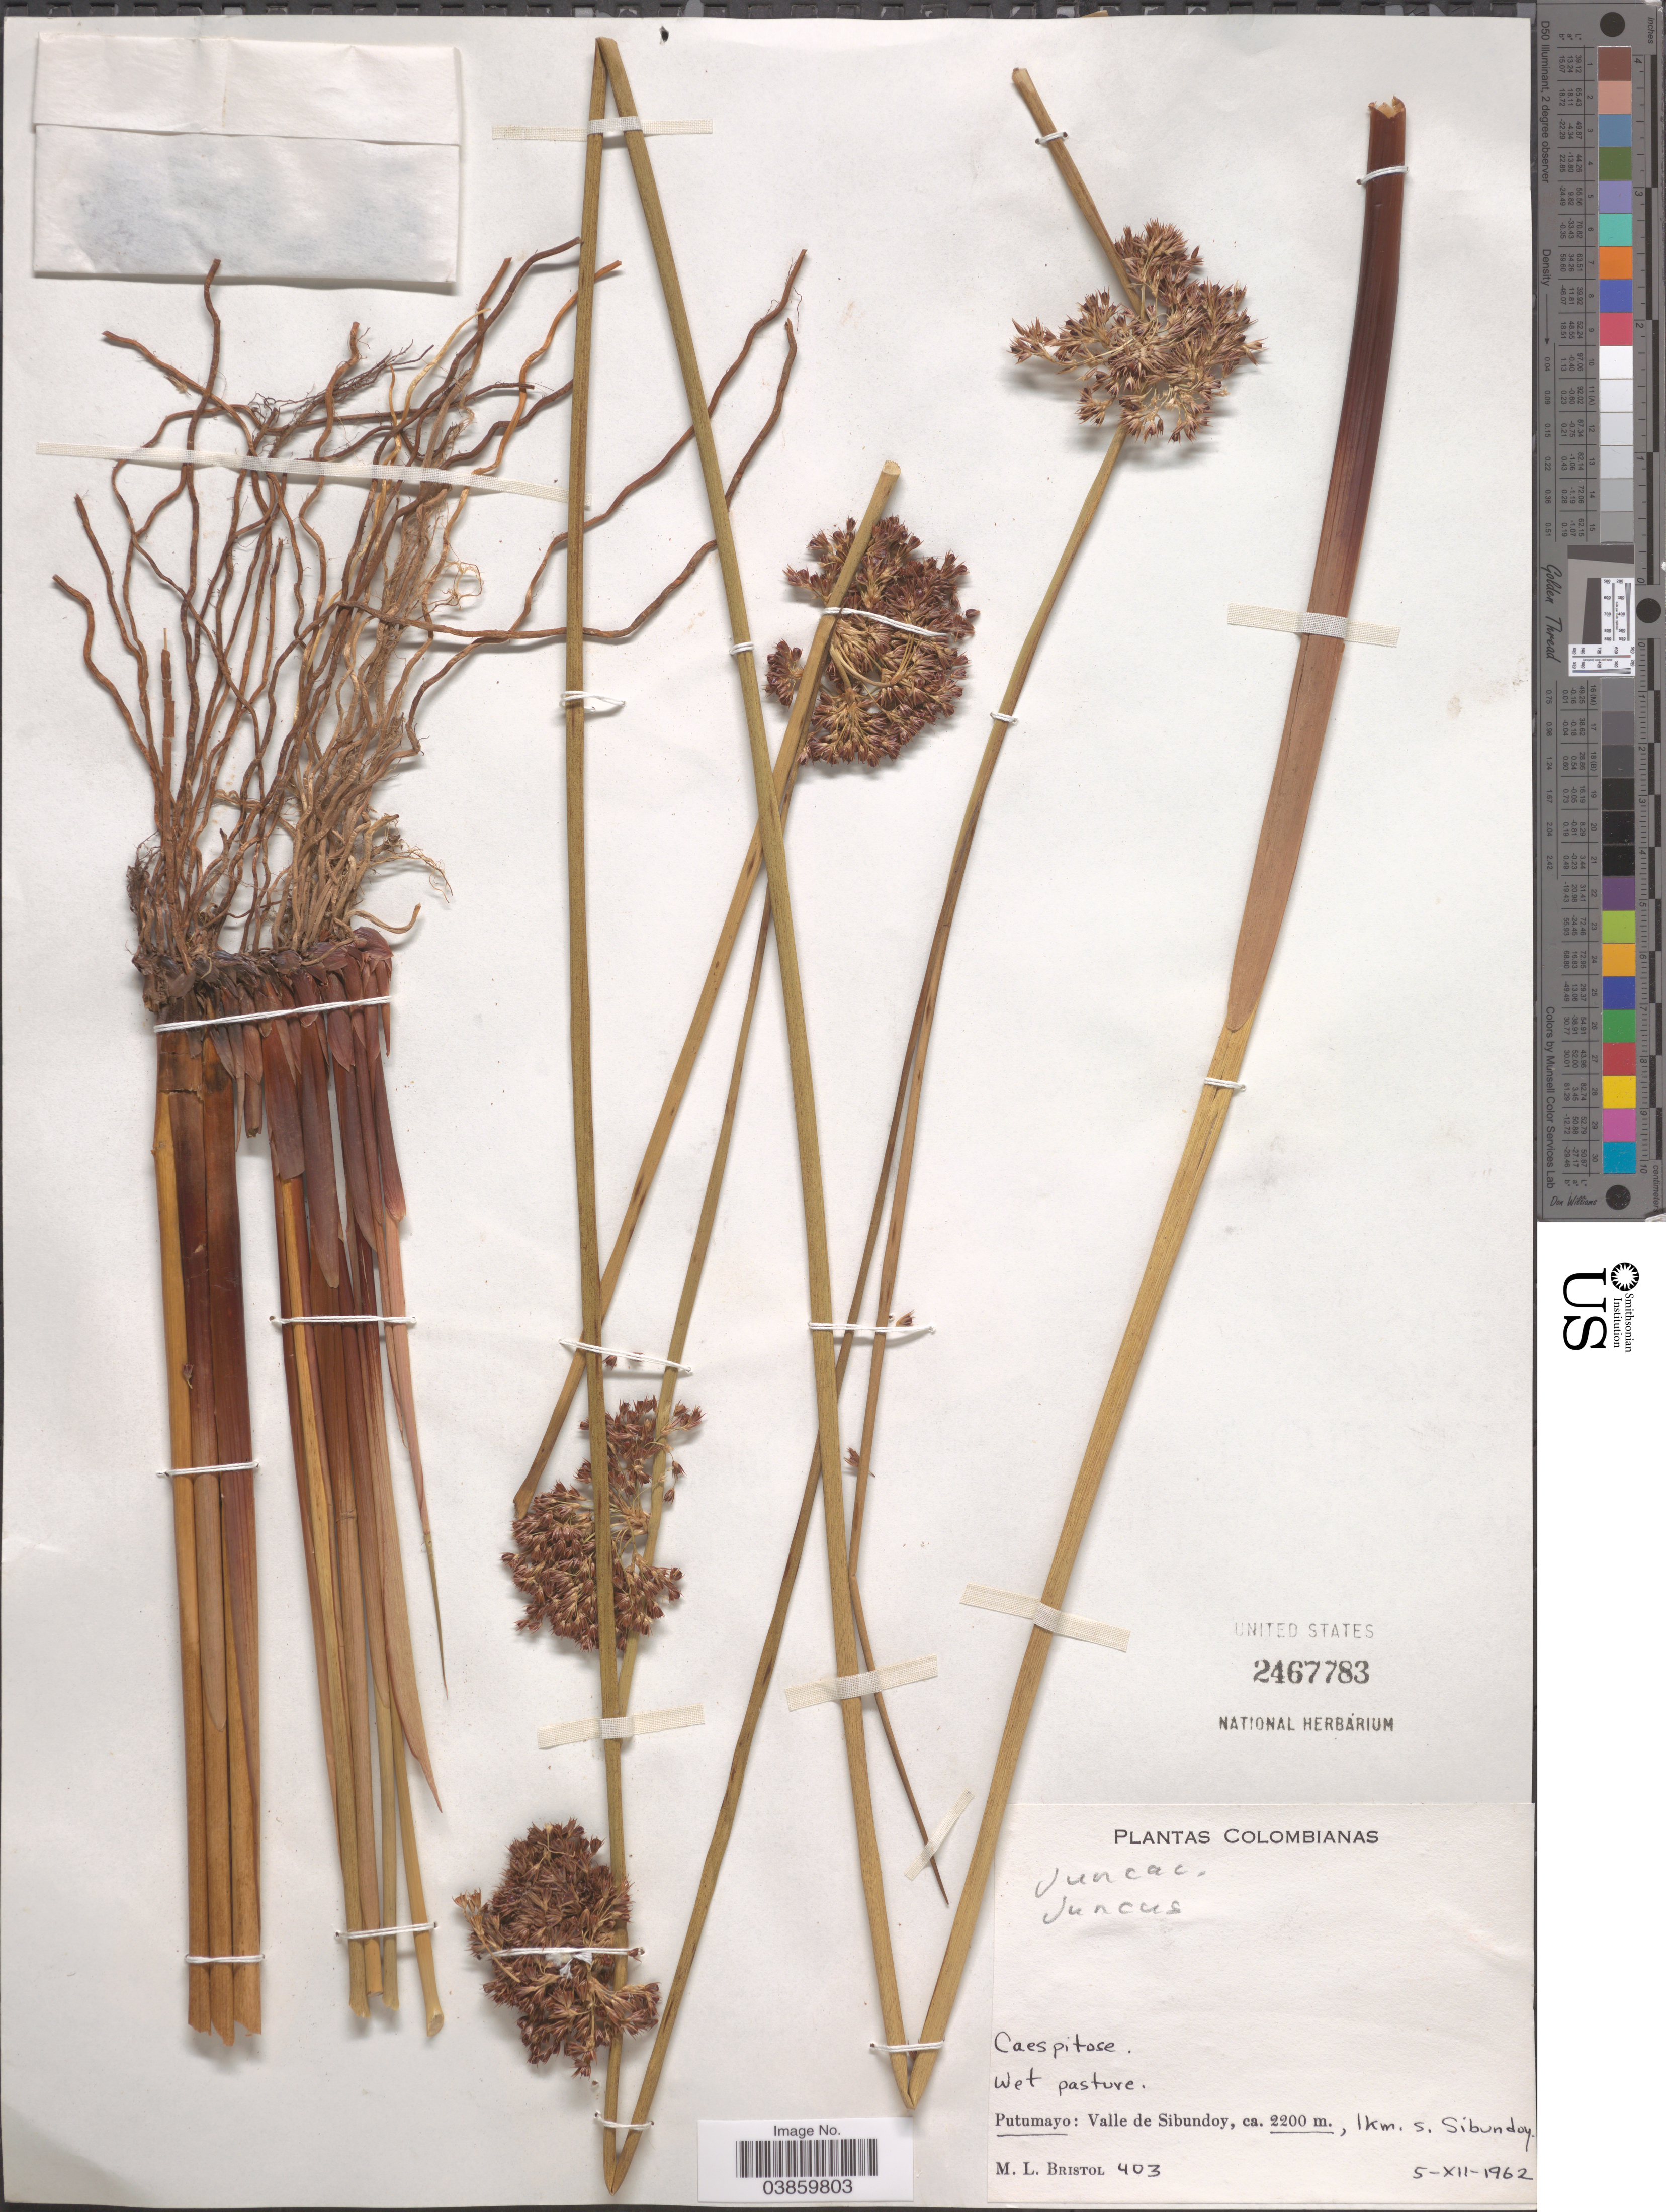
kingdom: Plantae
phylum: Tracheophyta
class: Liliopsida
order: Poales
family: Juncaceae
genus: Juncus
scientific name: Juncus sp.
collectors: M. L. Bristol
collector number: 403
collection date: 1962-12-05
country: Colombia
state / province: Putumayo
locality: Valle de Sibundoy, 1 km. S. Sibundoy.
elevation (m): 2200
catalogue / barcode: US 2467783